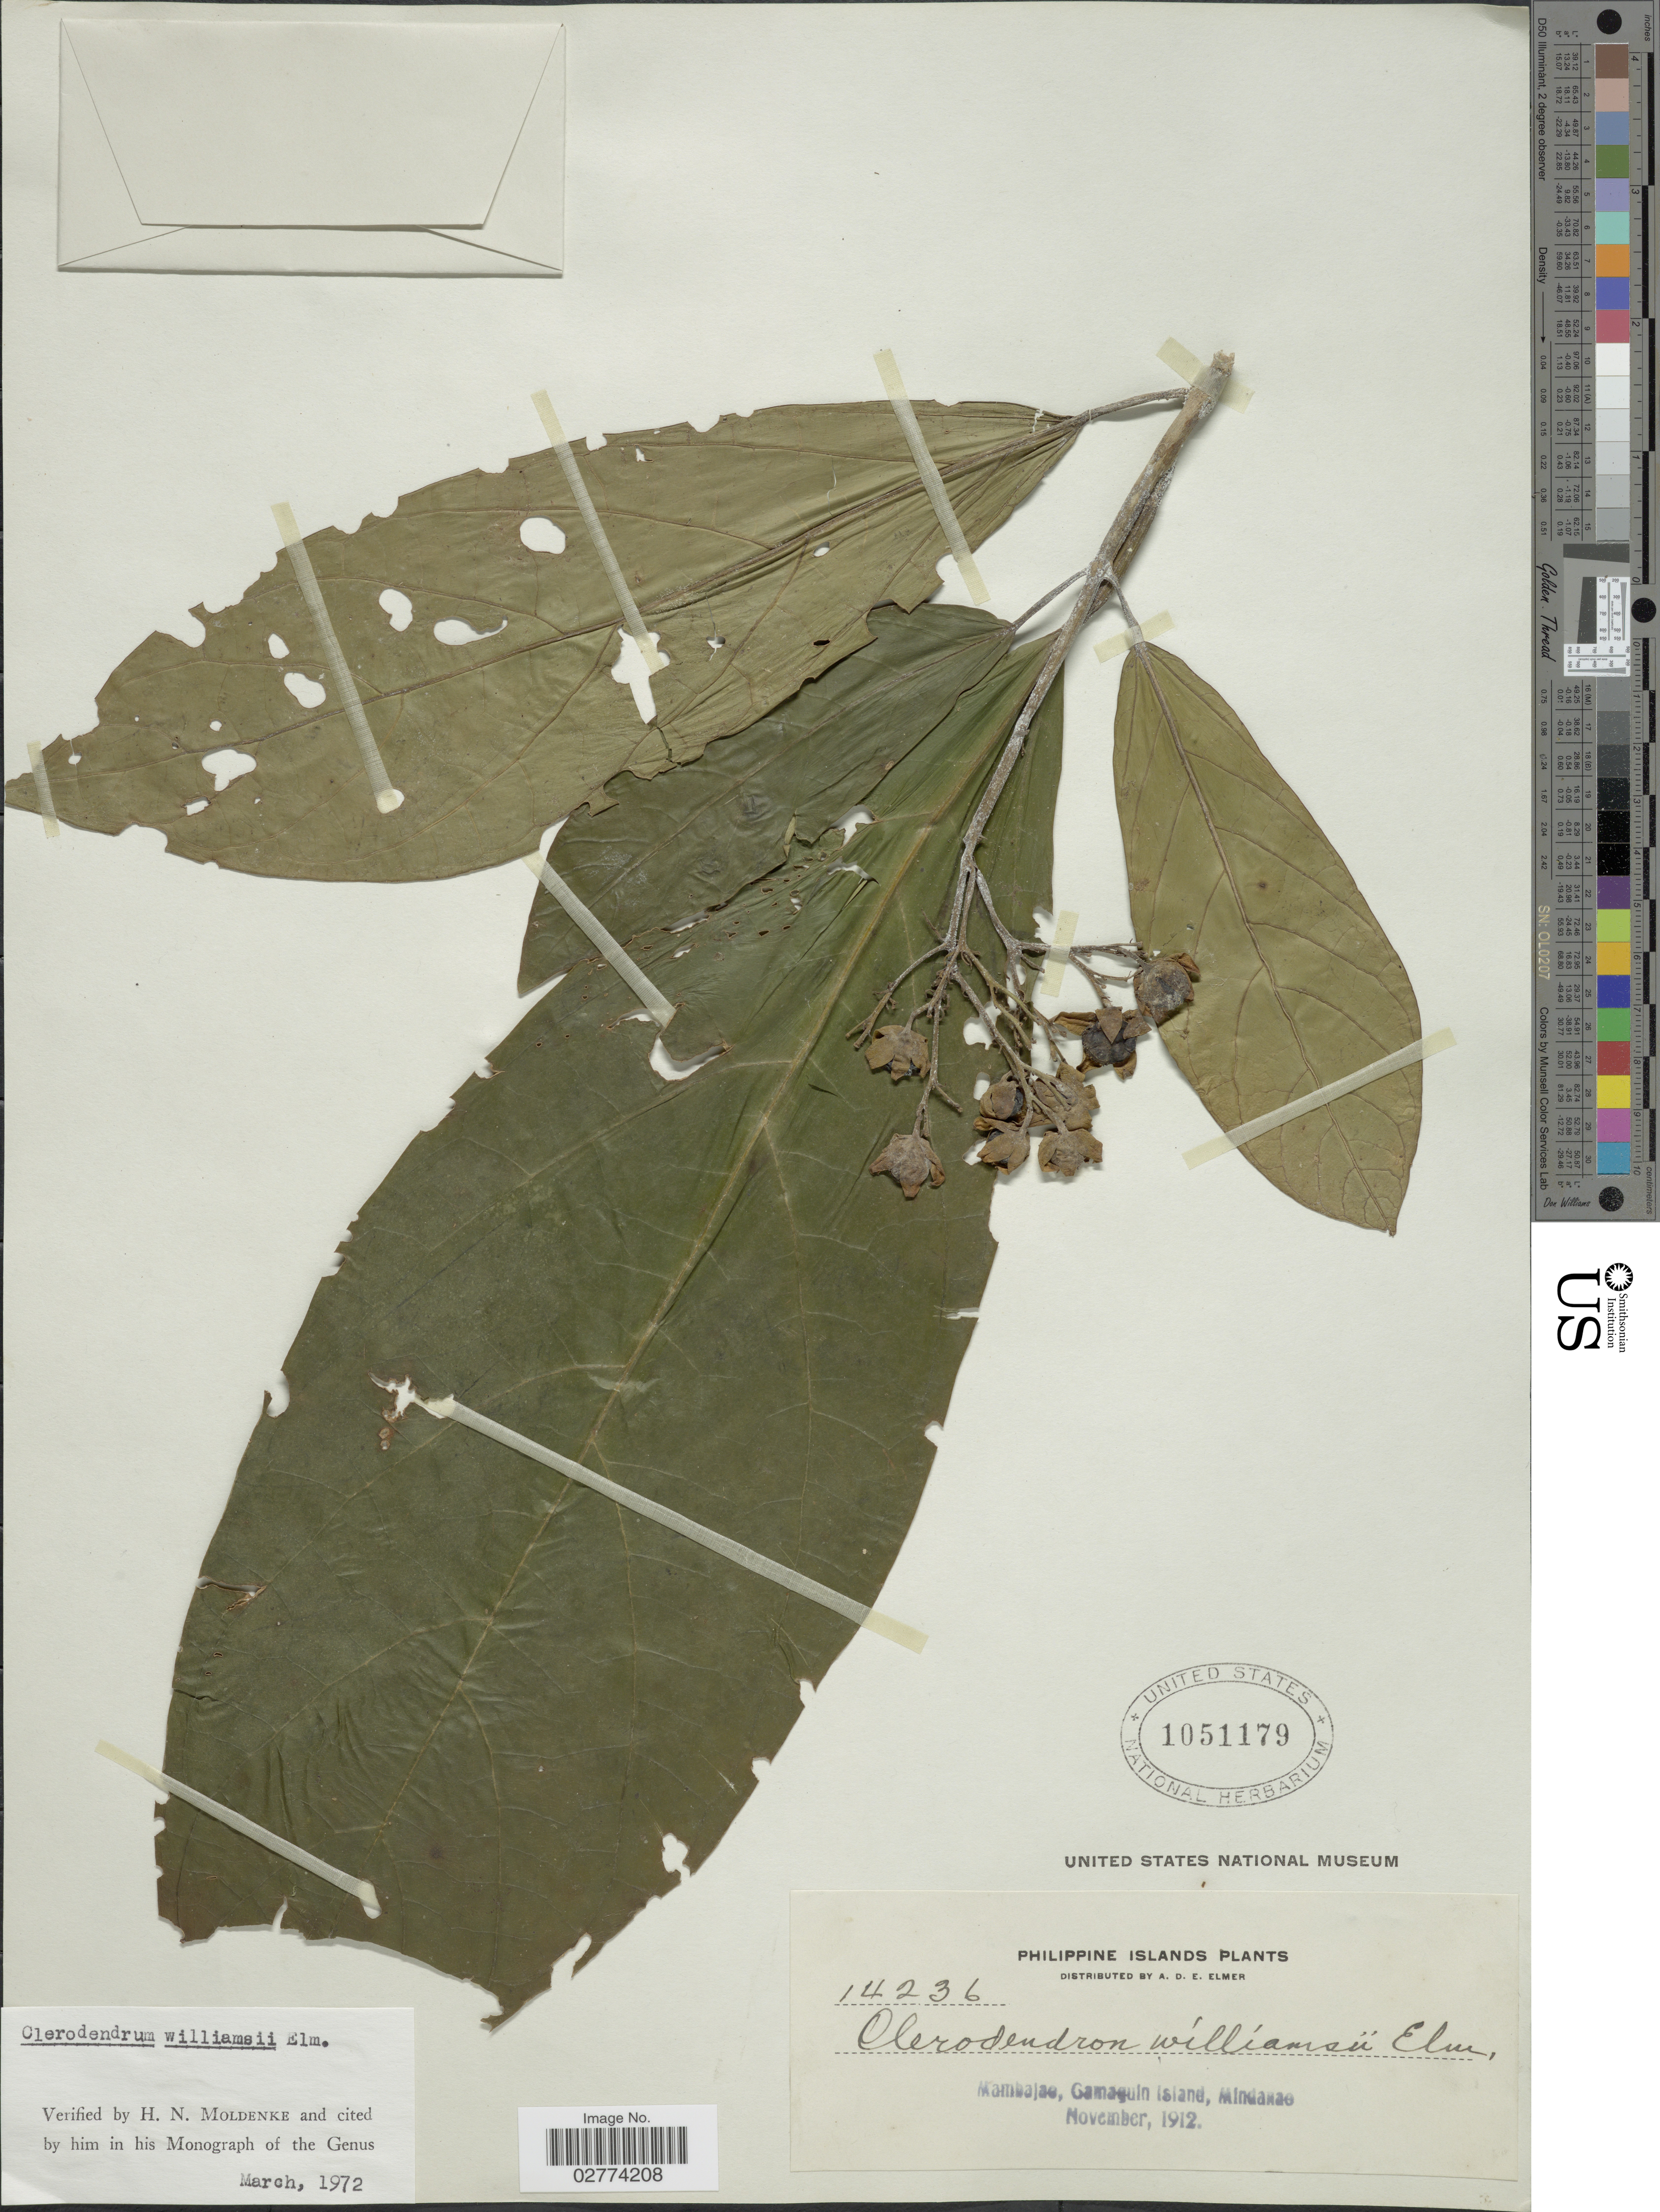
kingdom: Plantae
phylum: Tracheophyta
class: Magnoliopsida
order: Lamiales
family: Lamiaceae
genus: Clerodendrum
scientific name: Clerodendrum williamsii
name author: Elmer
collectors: A. D. E. Elmer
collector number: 14236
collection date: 1912-11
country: Philippines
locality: Philippine Islands. Mambajao, Gamaguin Island, Mindanao.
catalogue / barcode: US 1051179